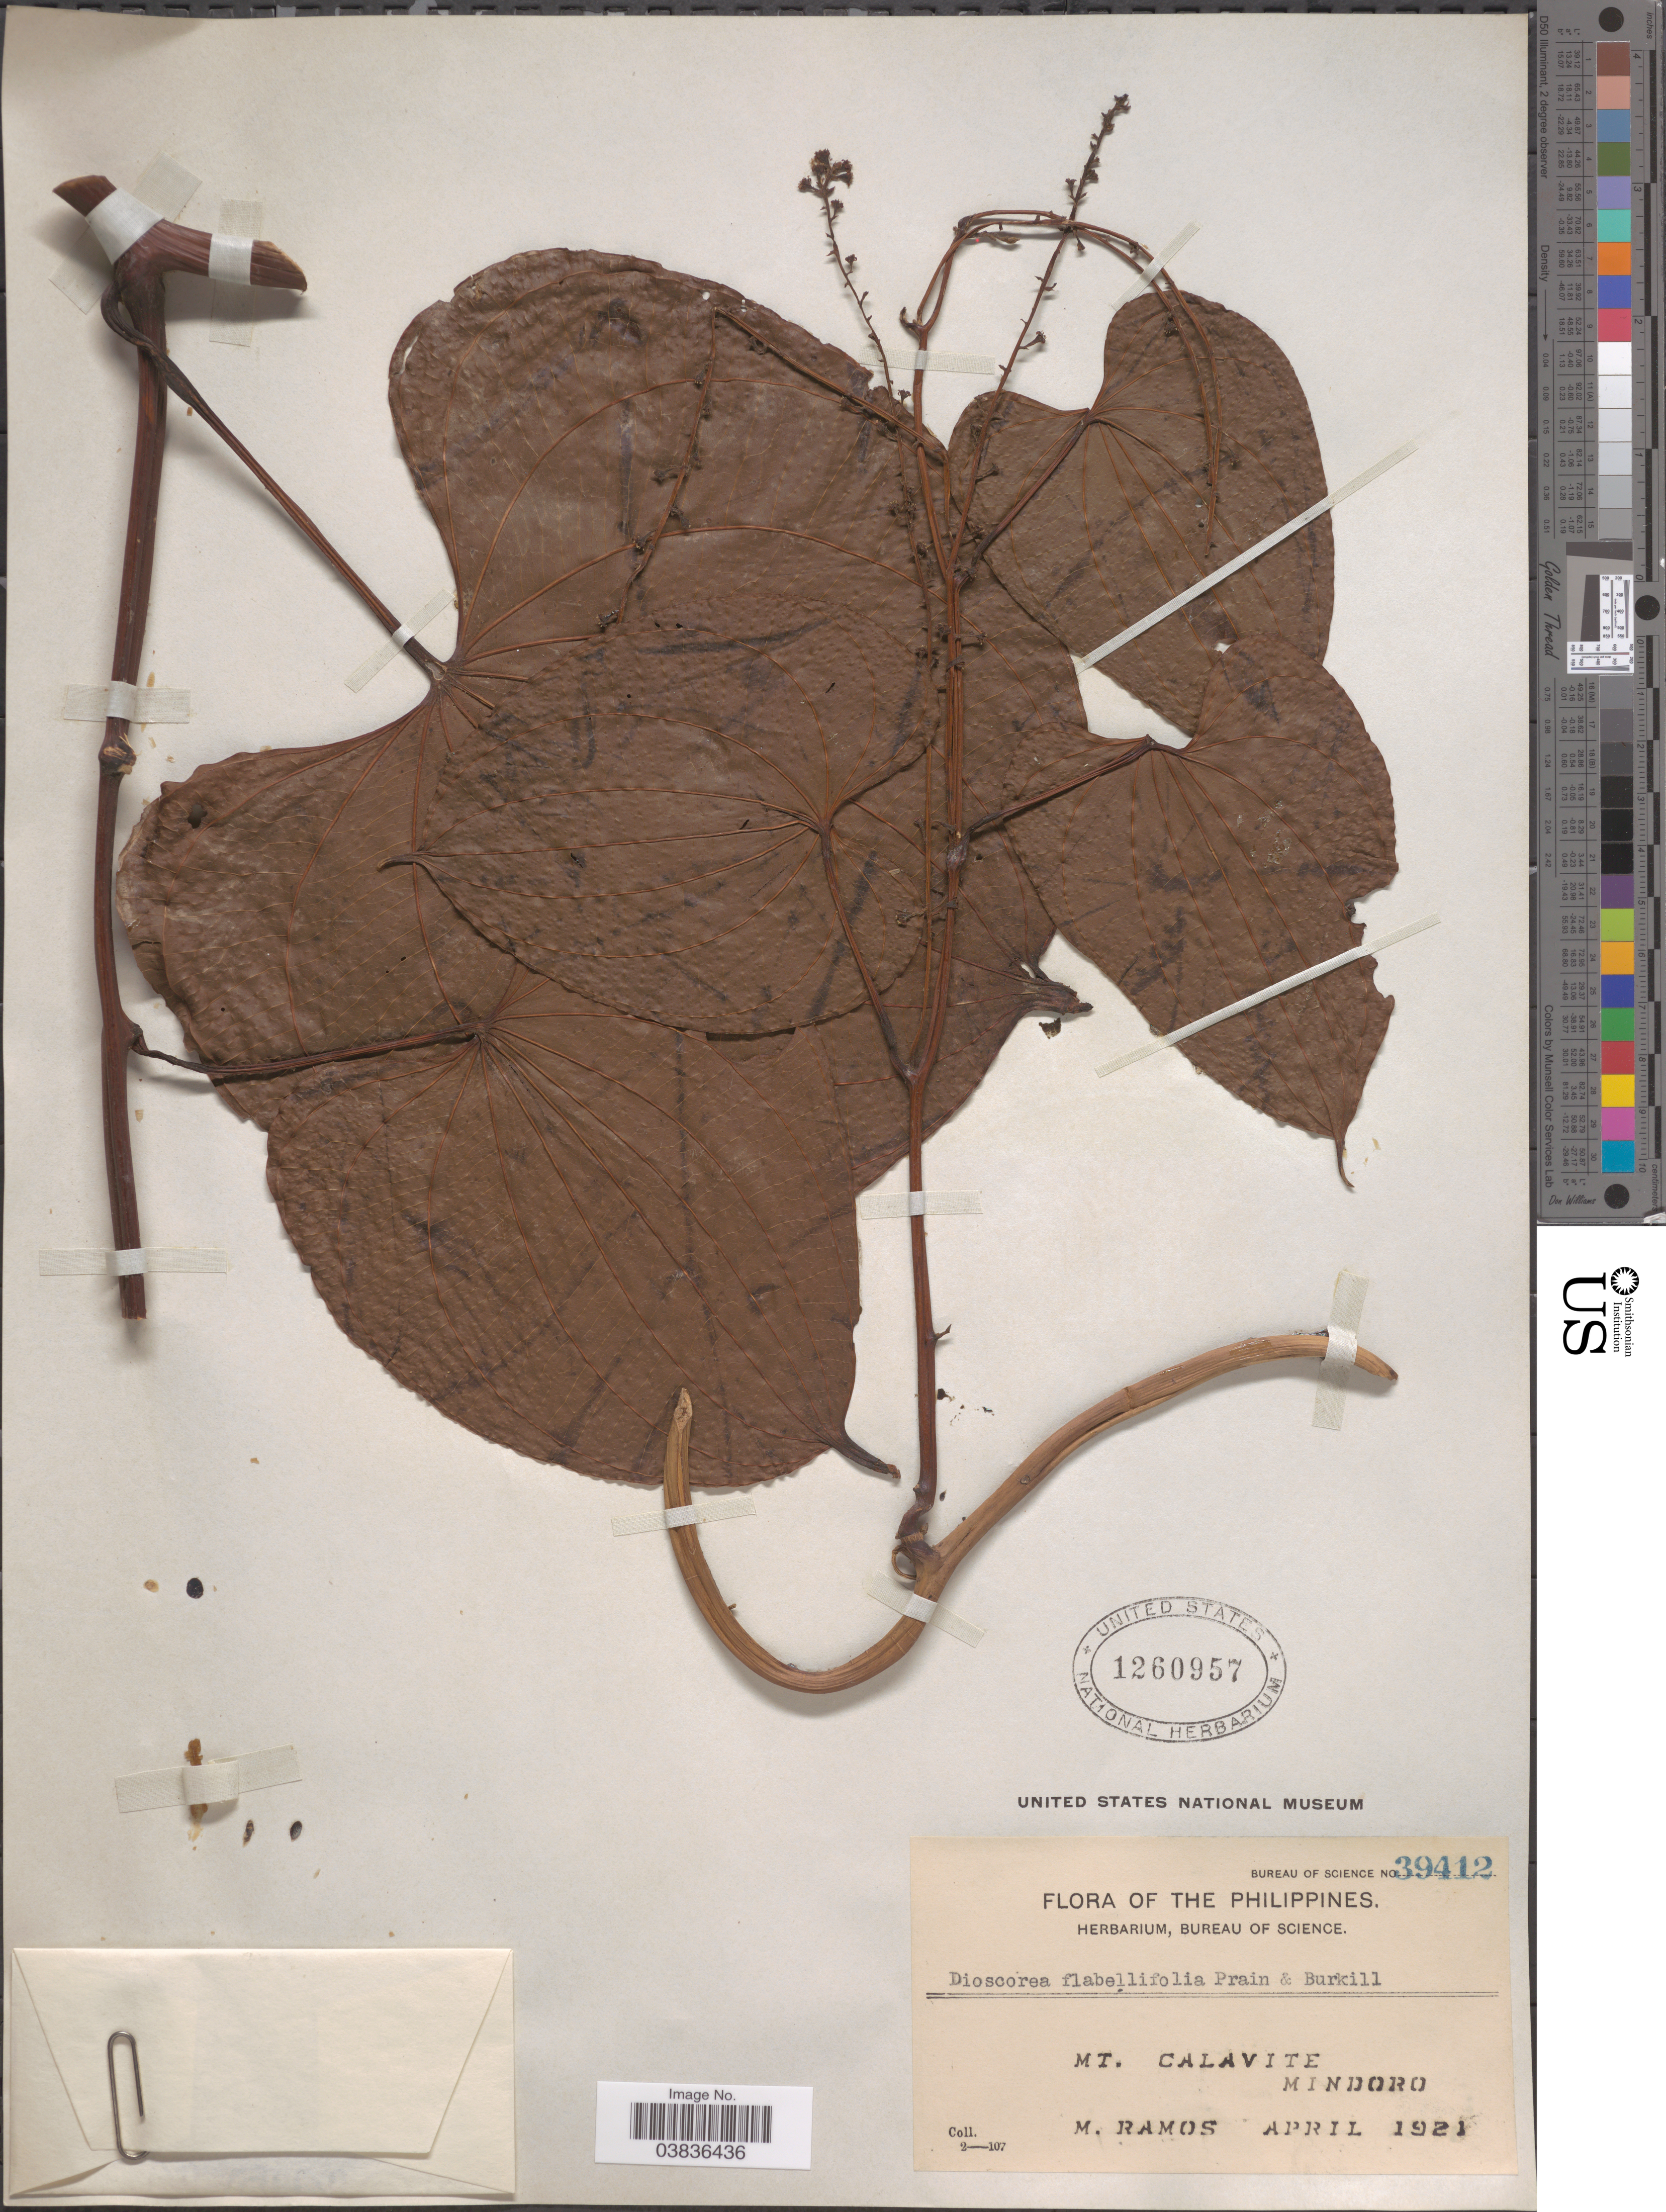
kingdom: Plantae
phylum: Tracheophyta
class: Liliopsida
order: Dioscoreales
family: Dioscoreaceae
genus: Dioscorea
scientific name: Dioscorea flabellifolia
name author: Prain & Burkill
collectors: M. Ramos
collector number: Bureau of Science 39412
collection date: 1921-04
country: Philippines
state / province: Mimaropa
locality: Mt. Calavite. Mindoro.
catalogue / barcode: US 1260957